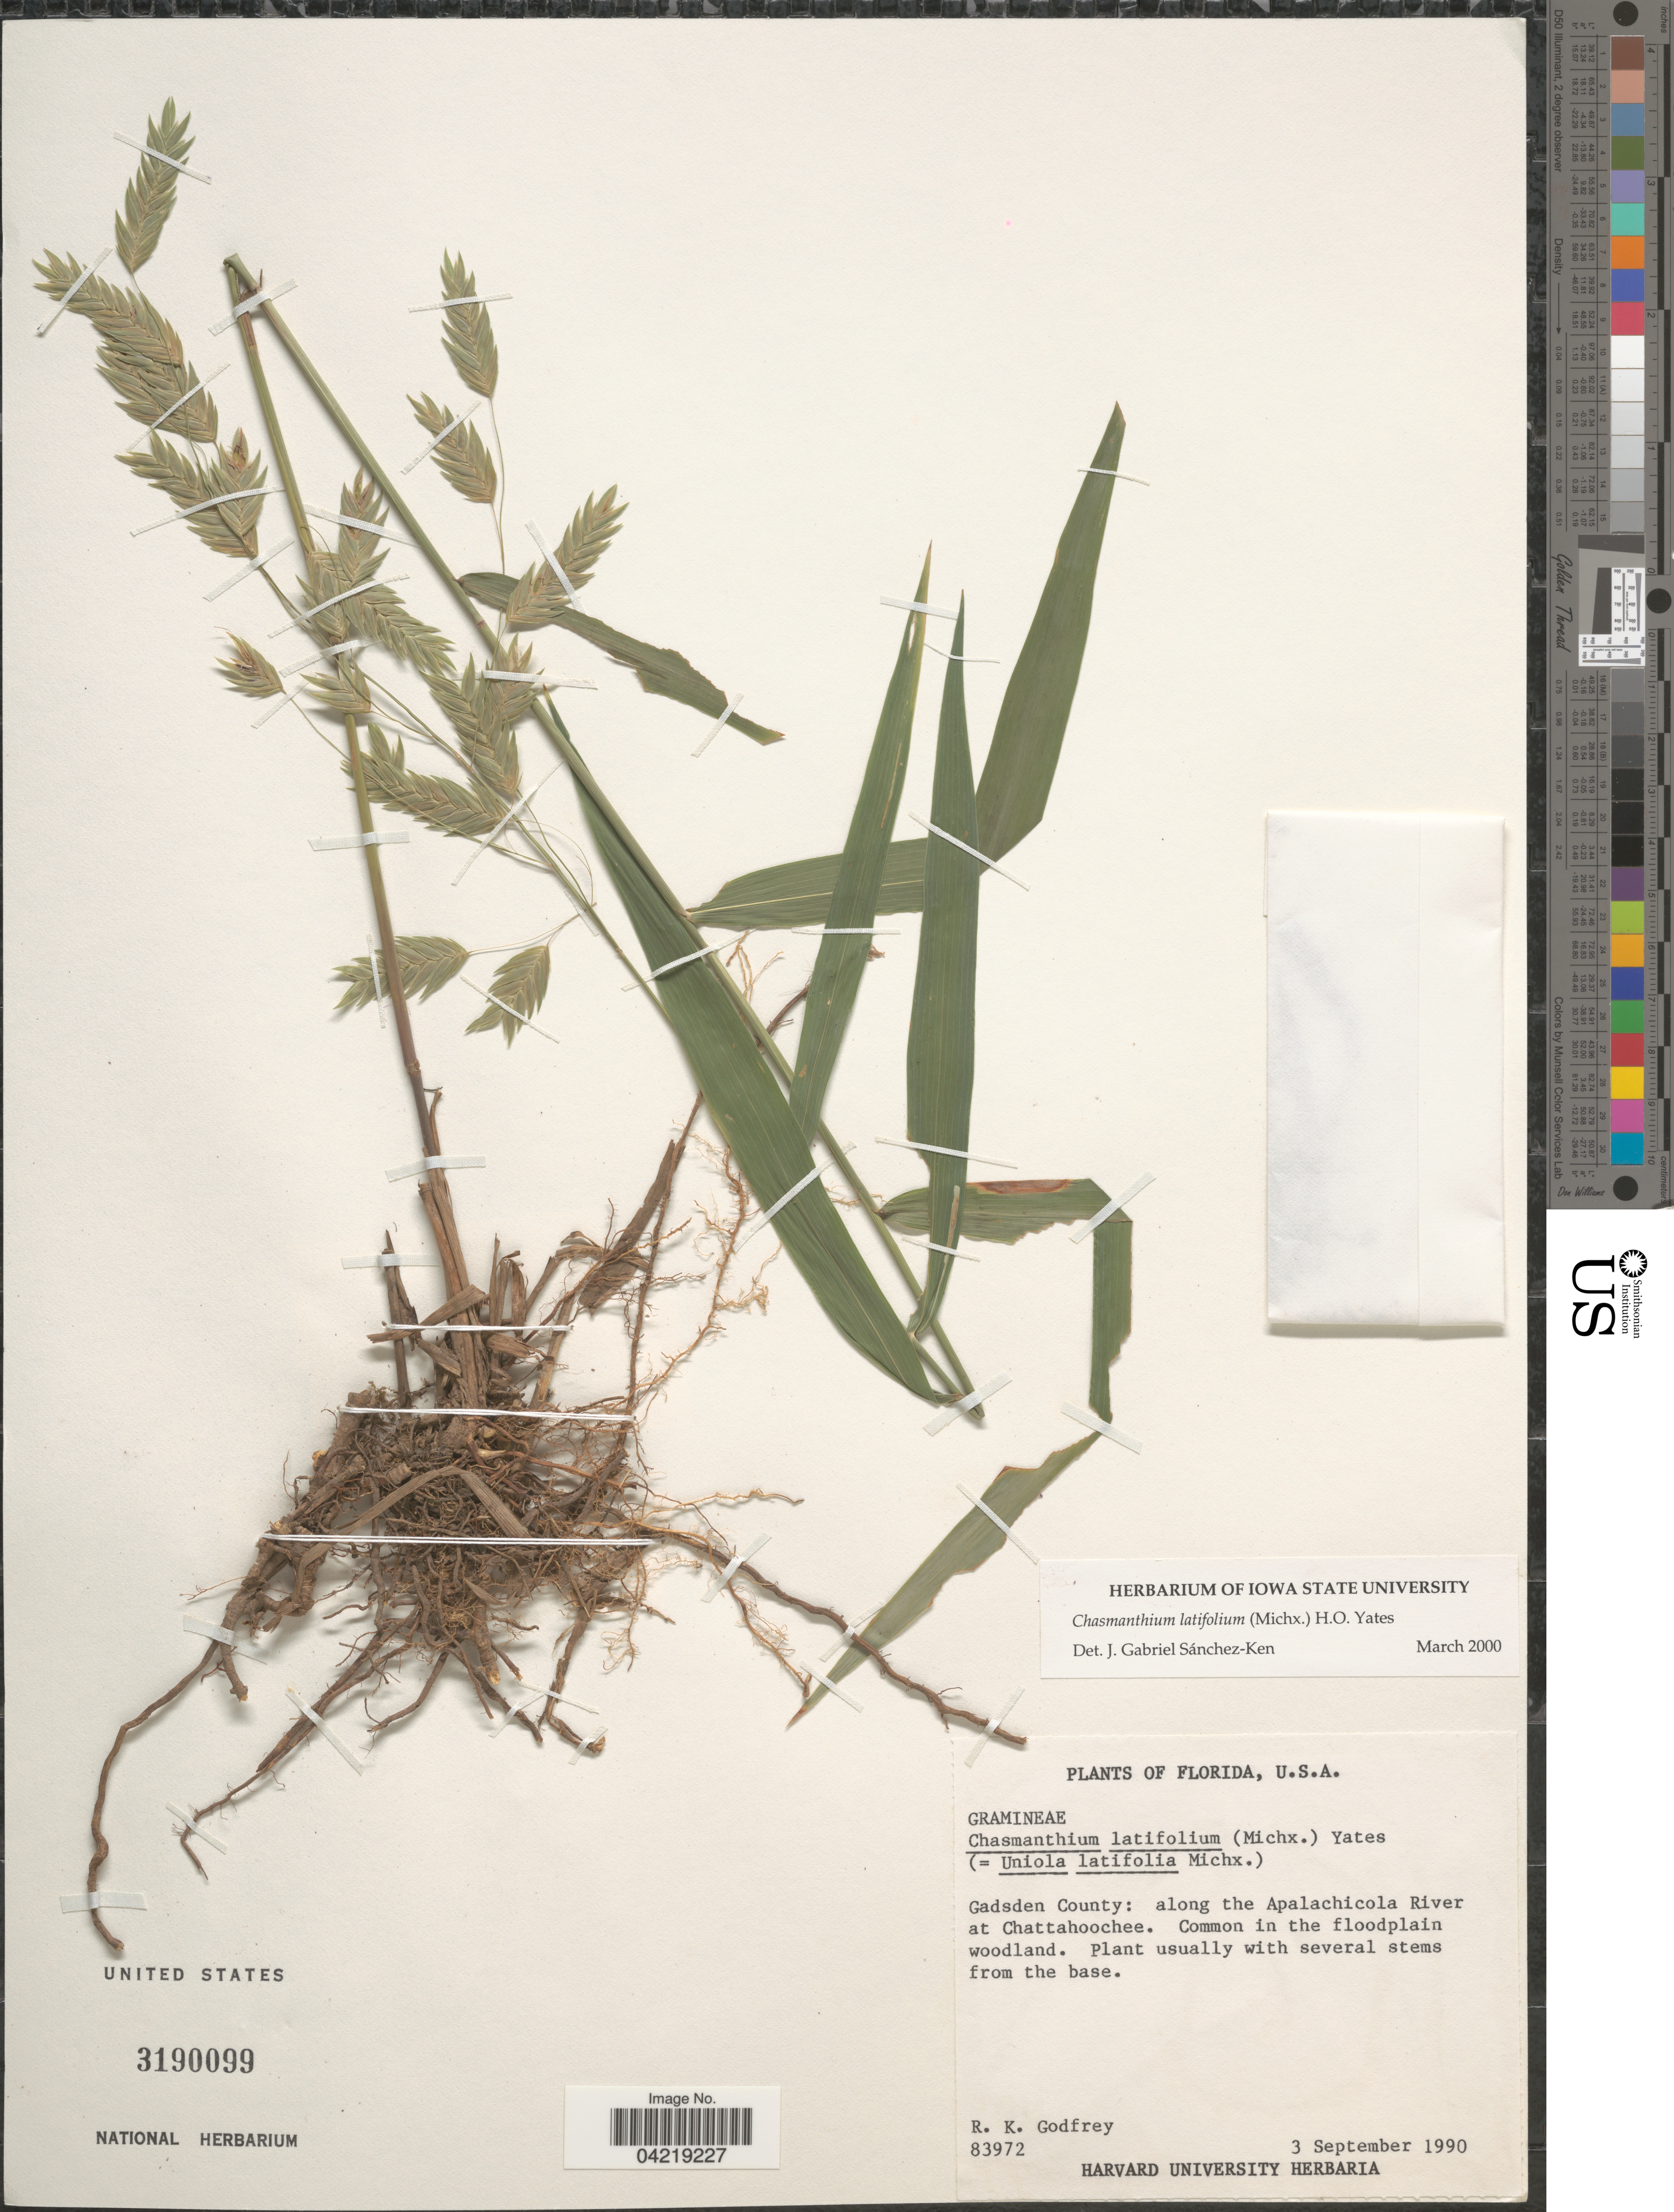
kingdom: Plantae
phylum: Tracheophyta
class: Liliopsida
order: Poales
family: Poaceae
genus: Chasmanthium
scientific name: Chasmanthium latifolium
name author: (Michx.) H.O. Yates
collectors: R. K. Godfrey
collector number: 83972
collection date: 1990-09-03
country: United States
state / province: Florida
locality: Gadsden County: along the Apalachicola River at Chattahoochee.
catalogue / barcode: US 3190099